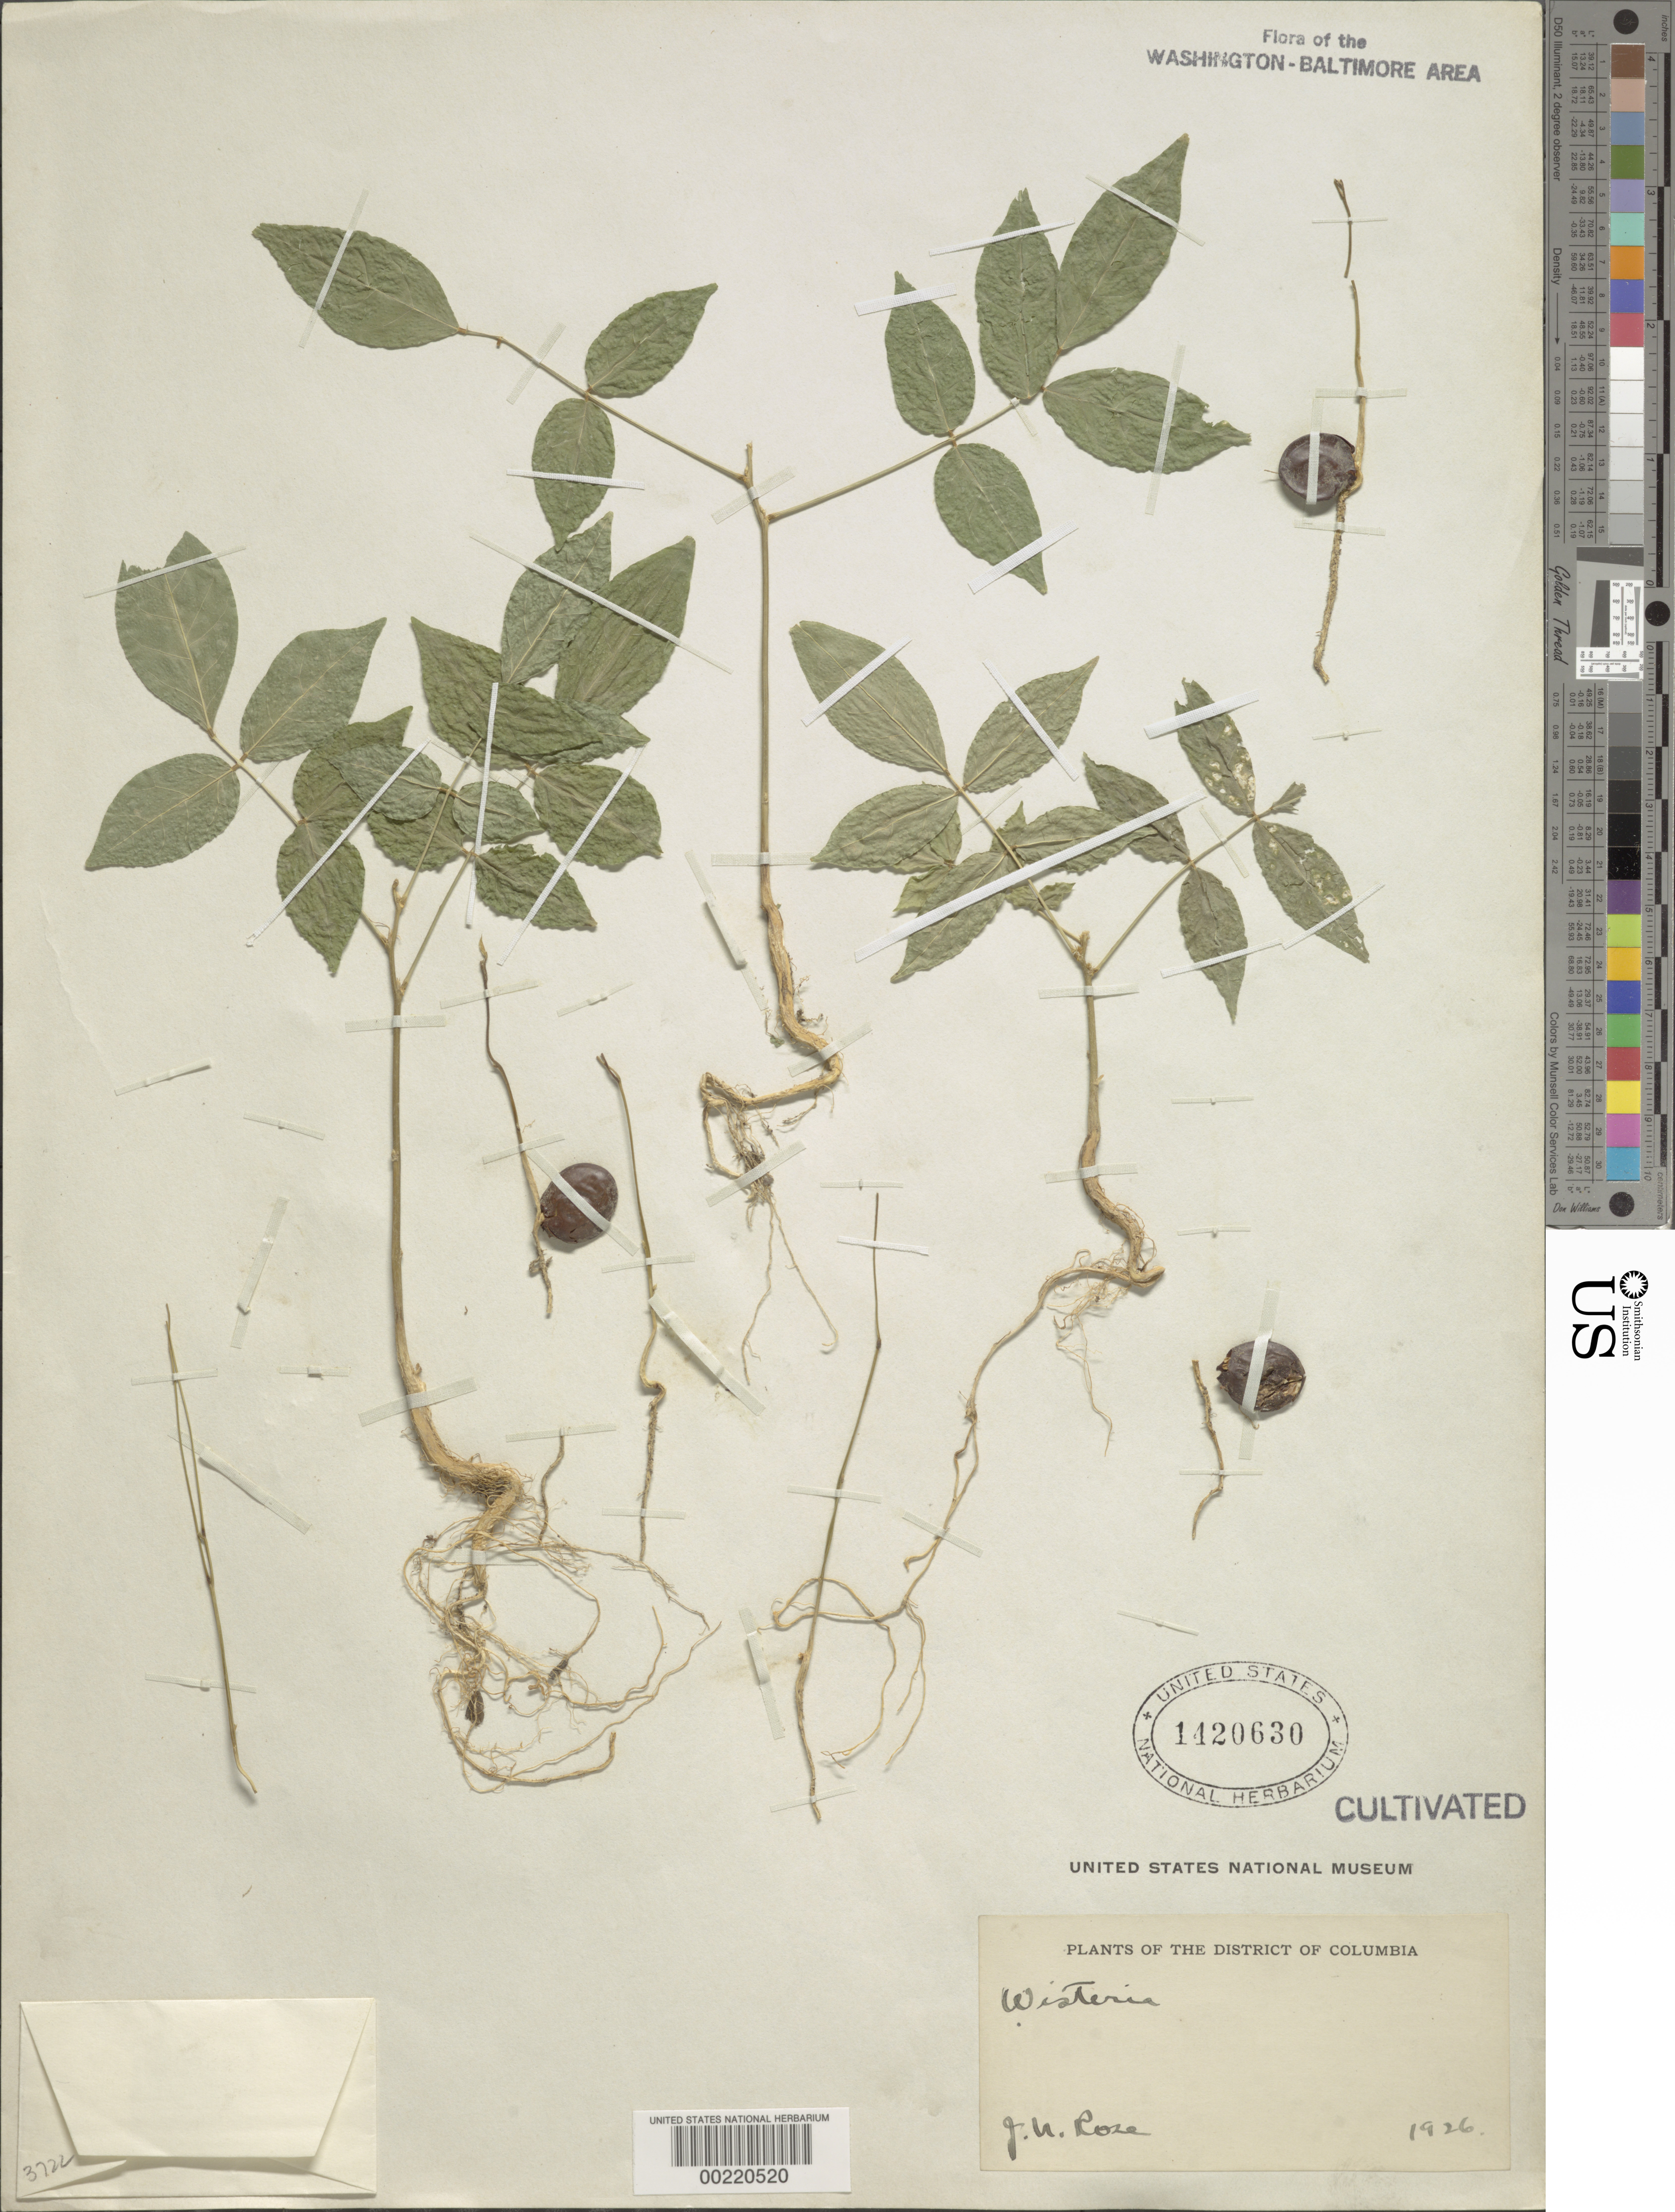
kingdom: Plantae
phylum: Tracheophyta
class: Magnoliopsida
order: Fabales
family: Fabaceae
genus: Wisteria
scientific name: Wisteria sp.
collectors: J. N. Rose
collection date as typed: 1926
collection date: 1926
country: United States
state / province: District of Columbia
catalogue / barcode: US 1420630